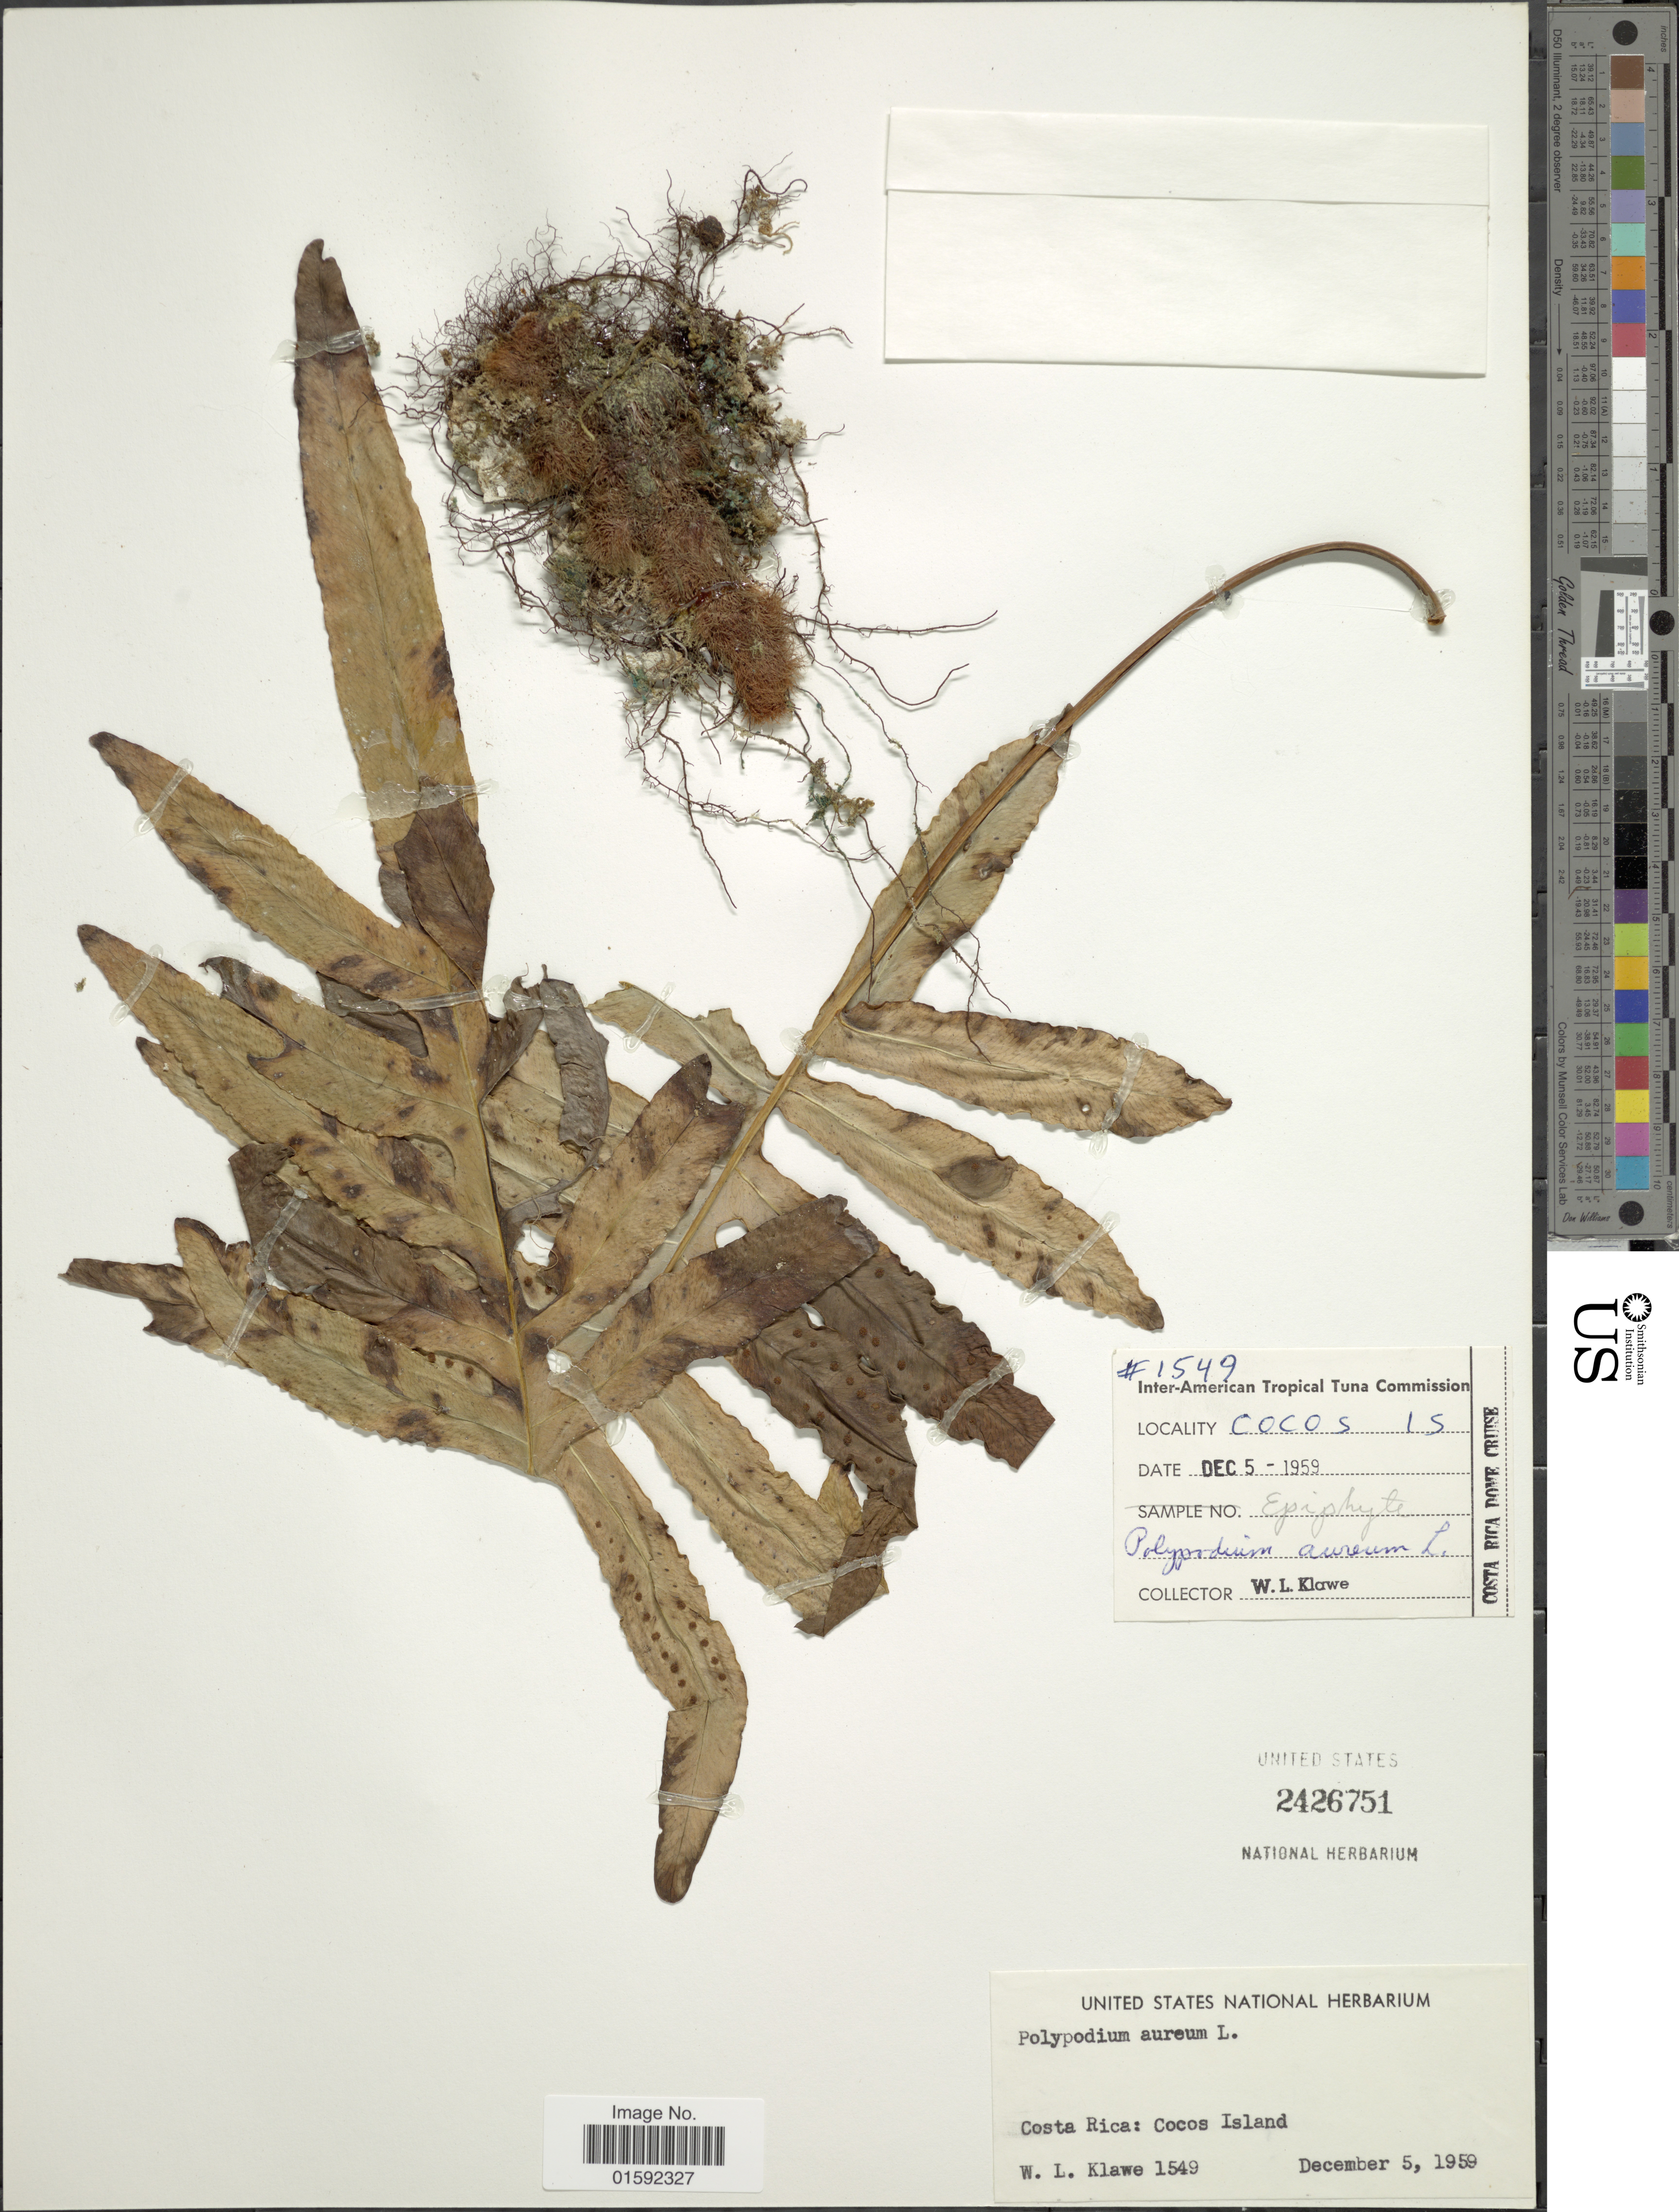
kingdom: Plantae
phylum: Tracheophyta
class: Polypodiopsida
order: Polypodiales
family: Polypodiaceae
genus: Phlebodium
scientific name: Phlebodium pseudoaureum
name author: (Cav.) Lellinger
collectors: W. Klawe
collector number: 1549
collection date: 1959-12-05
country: Costa Rica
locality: Costa Rica, Cocos Island.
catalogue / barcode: US 2426751